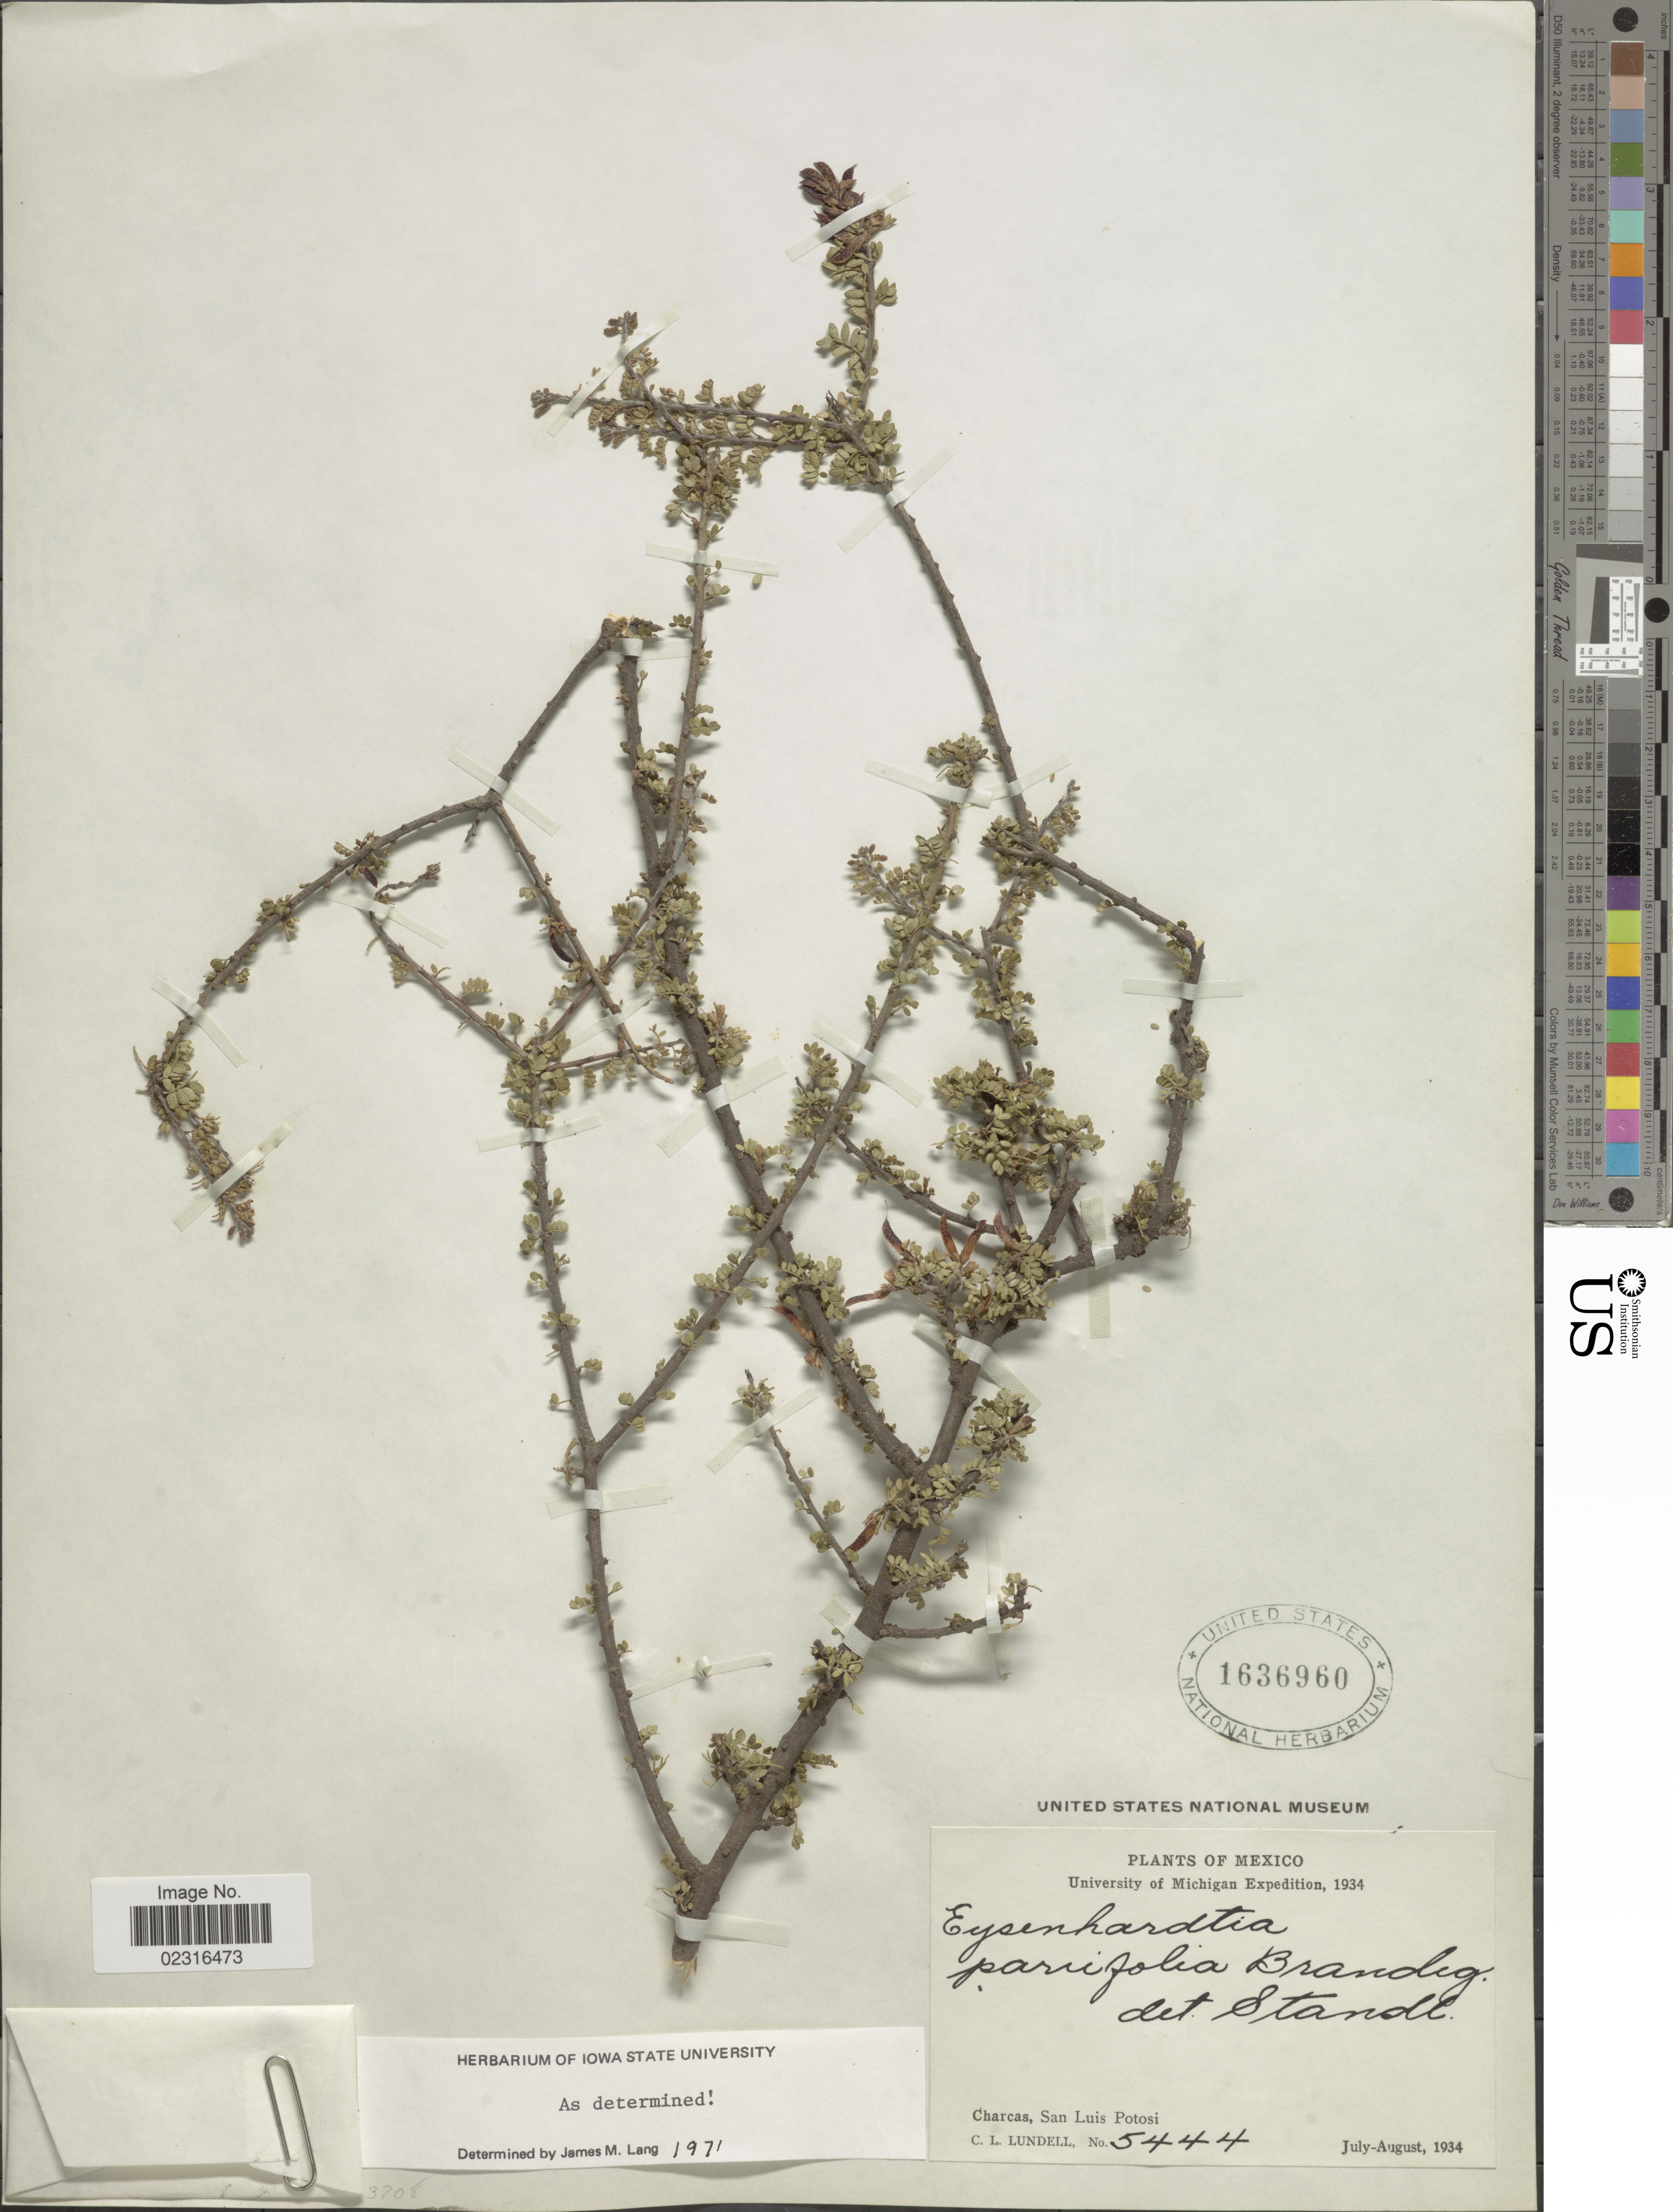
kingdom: Plantae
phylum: Tracheophyta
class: Magnoliopsida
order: Fabales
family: Fabaceae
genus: Eysenhardtia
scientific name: Eysenhardtia parvifolia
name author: Brandegee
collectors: C. L. Lundell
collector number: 5444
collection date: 1934-07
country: Mexico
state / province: San Luis Potosí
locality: Charcas.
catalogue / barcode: US 1636960